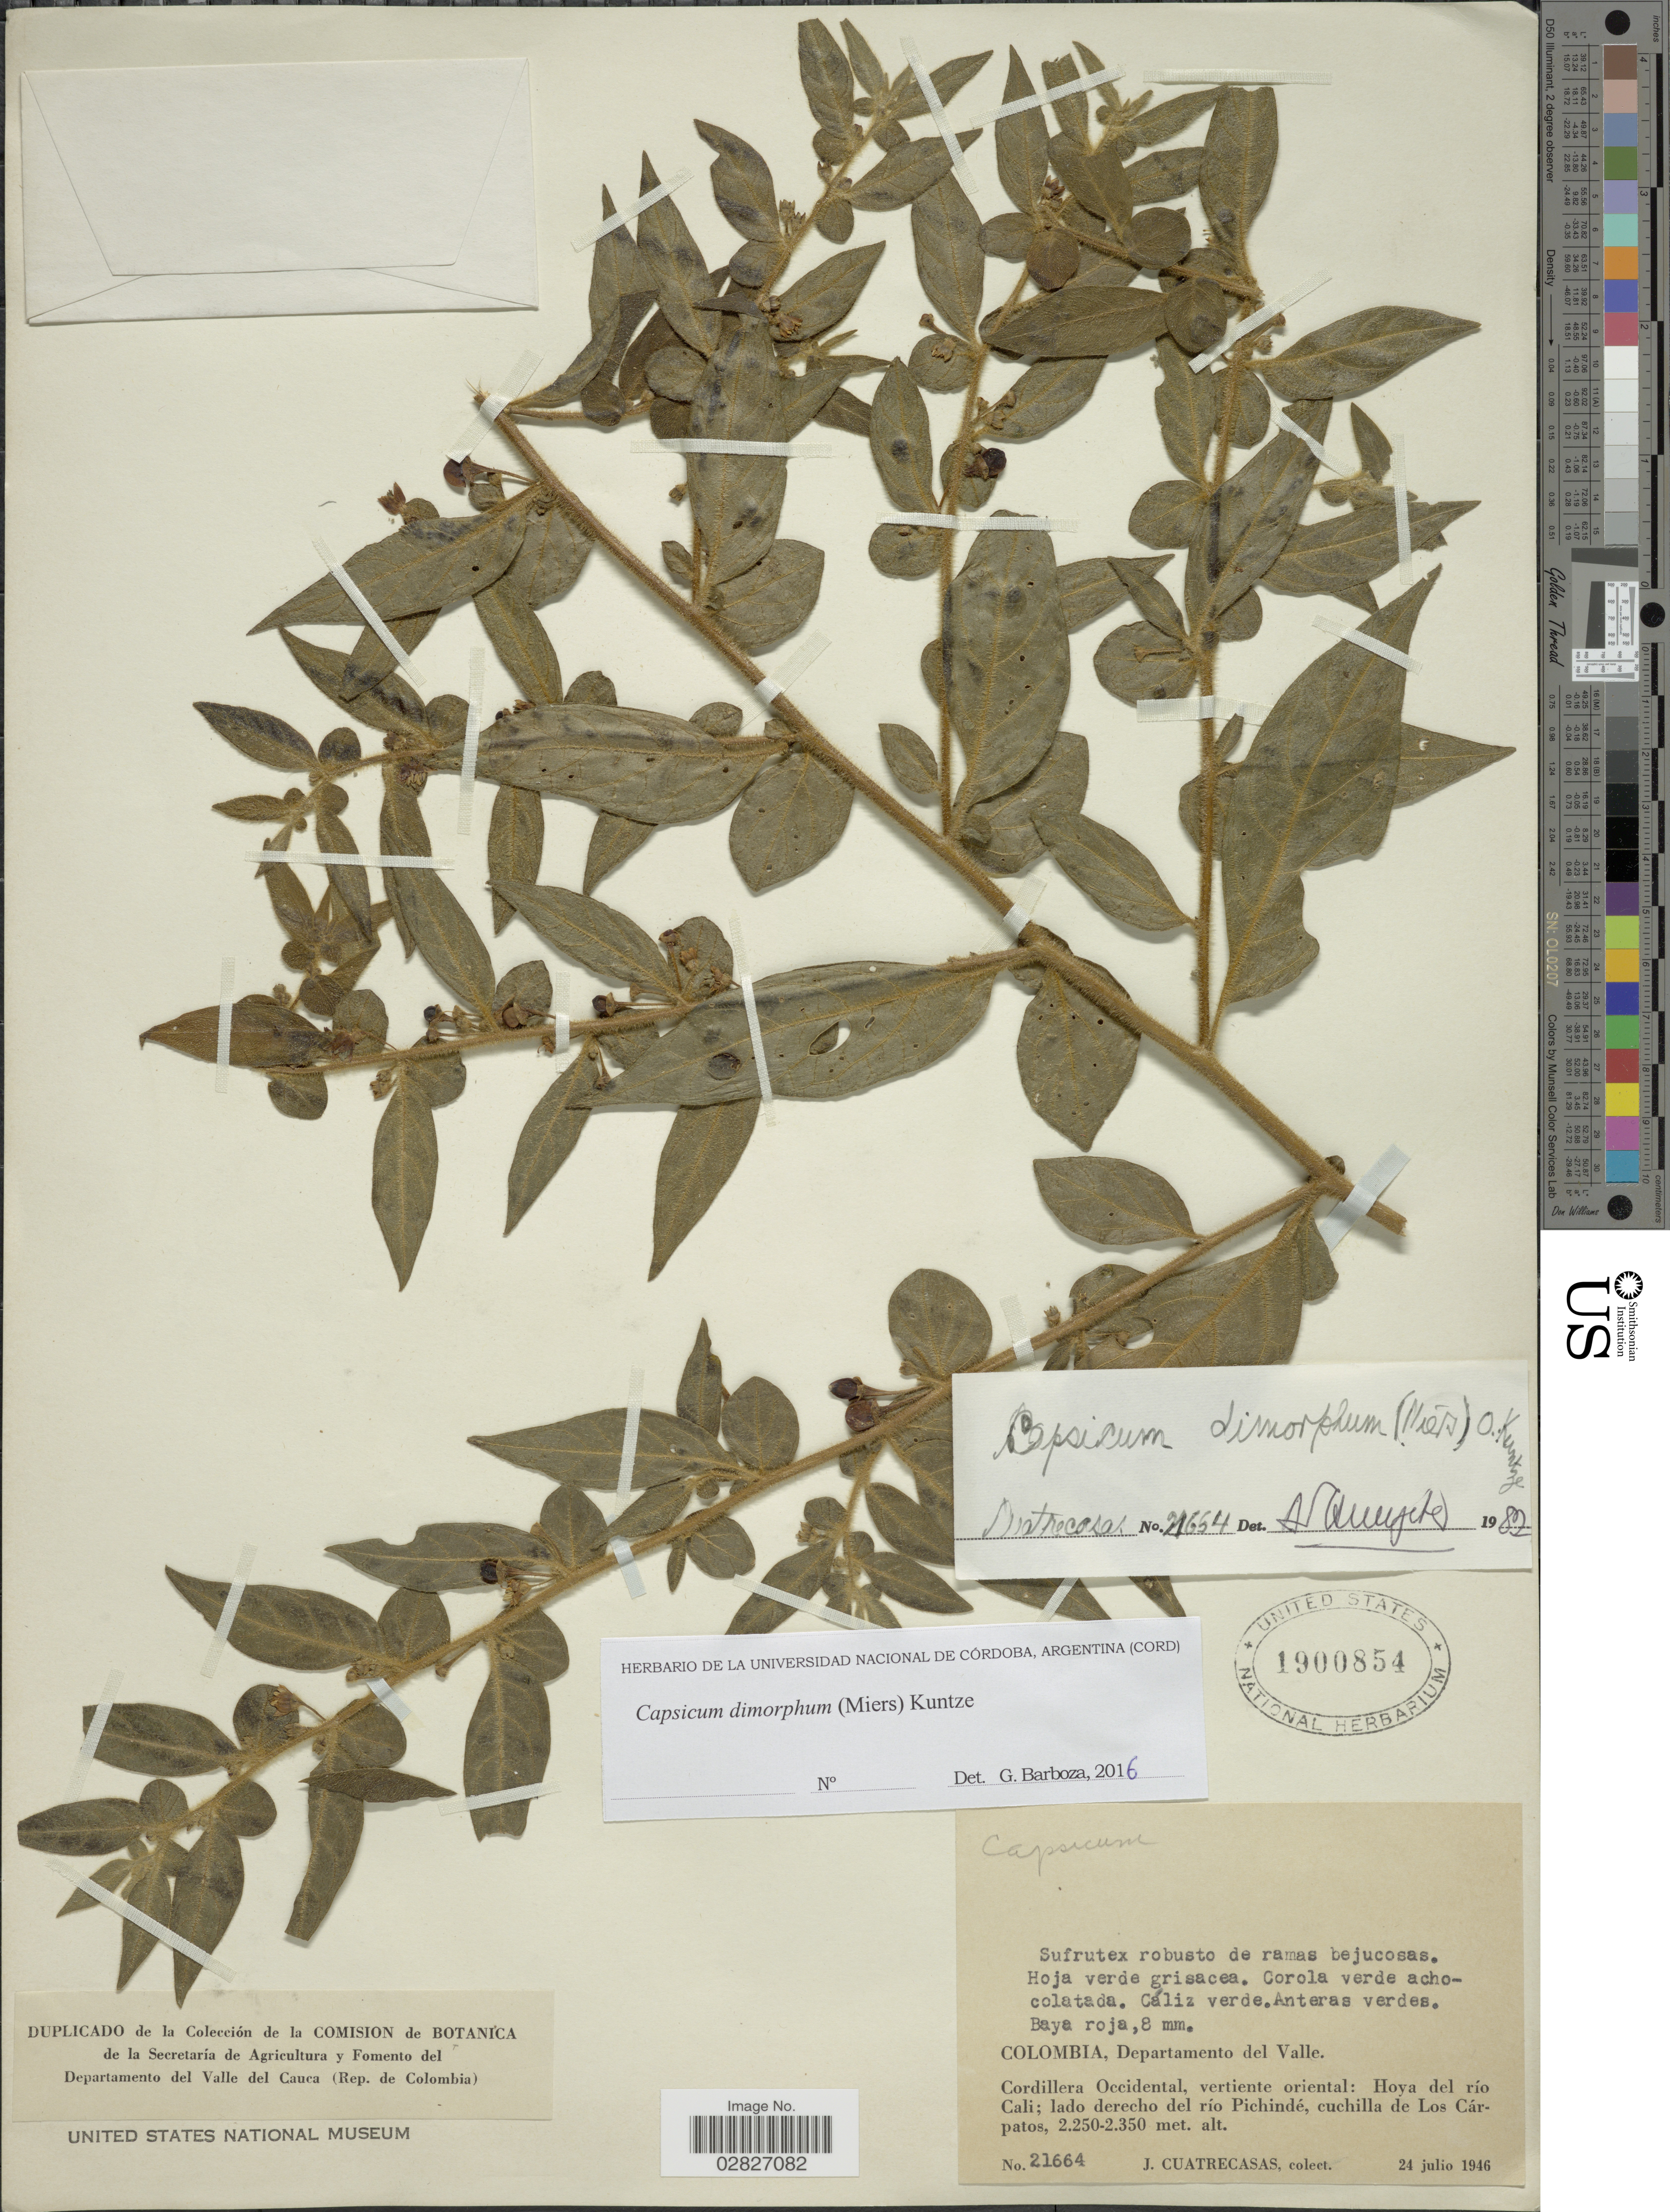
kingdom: Plantae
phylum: Tracheophyta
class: Magnoliopsida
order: Solanales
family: Solanaceae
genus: Capsicum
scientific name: Capsicum dimorphum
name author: (Miers) Kuntze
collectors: J. Cuatrecasas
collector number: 21664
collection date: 1946-07-24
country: Colombia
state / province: Valle del Cauca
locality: Departamento del Valle, Cordillera Occidental, vertiente oriental, Hoya del río Cali, lado derecho del río Pichindé, cuchilla de Los Cárpatos.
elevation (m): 2250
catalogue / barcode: US 1900854